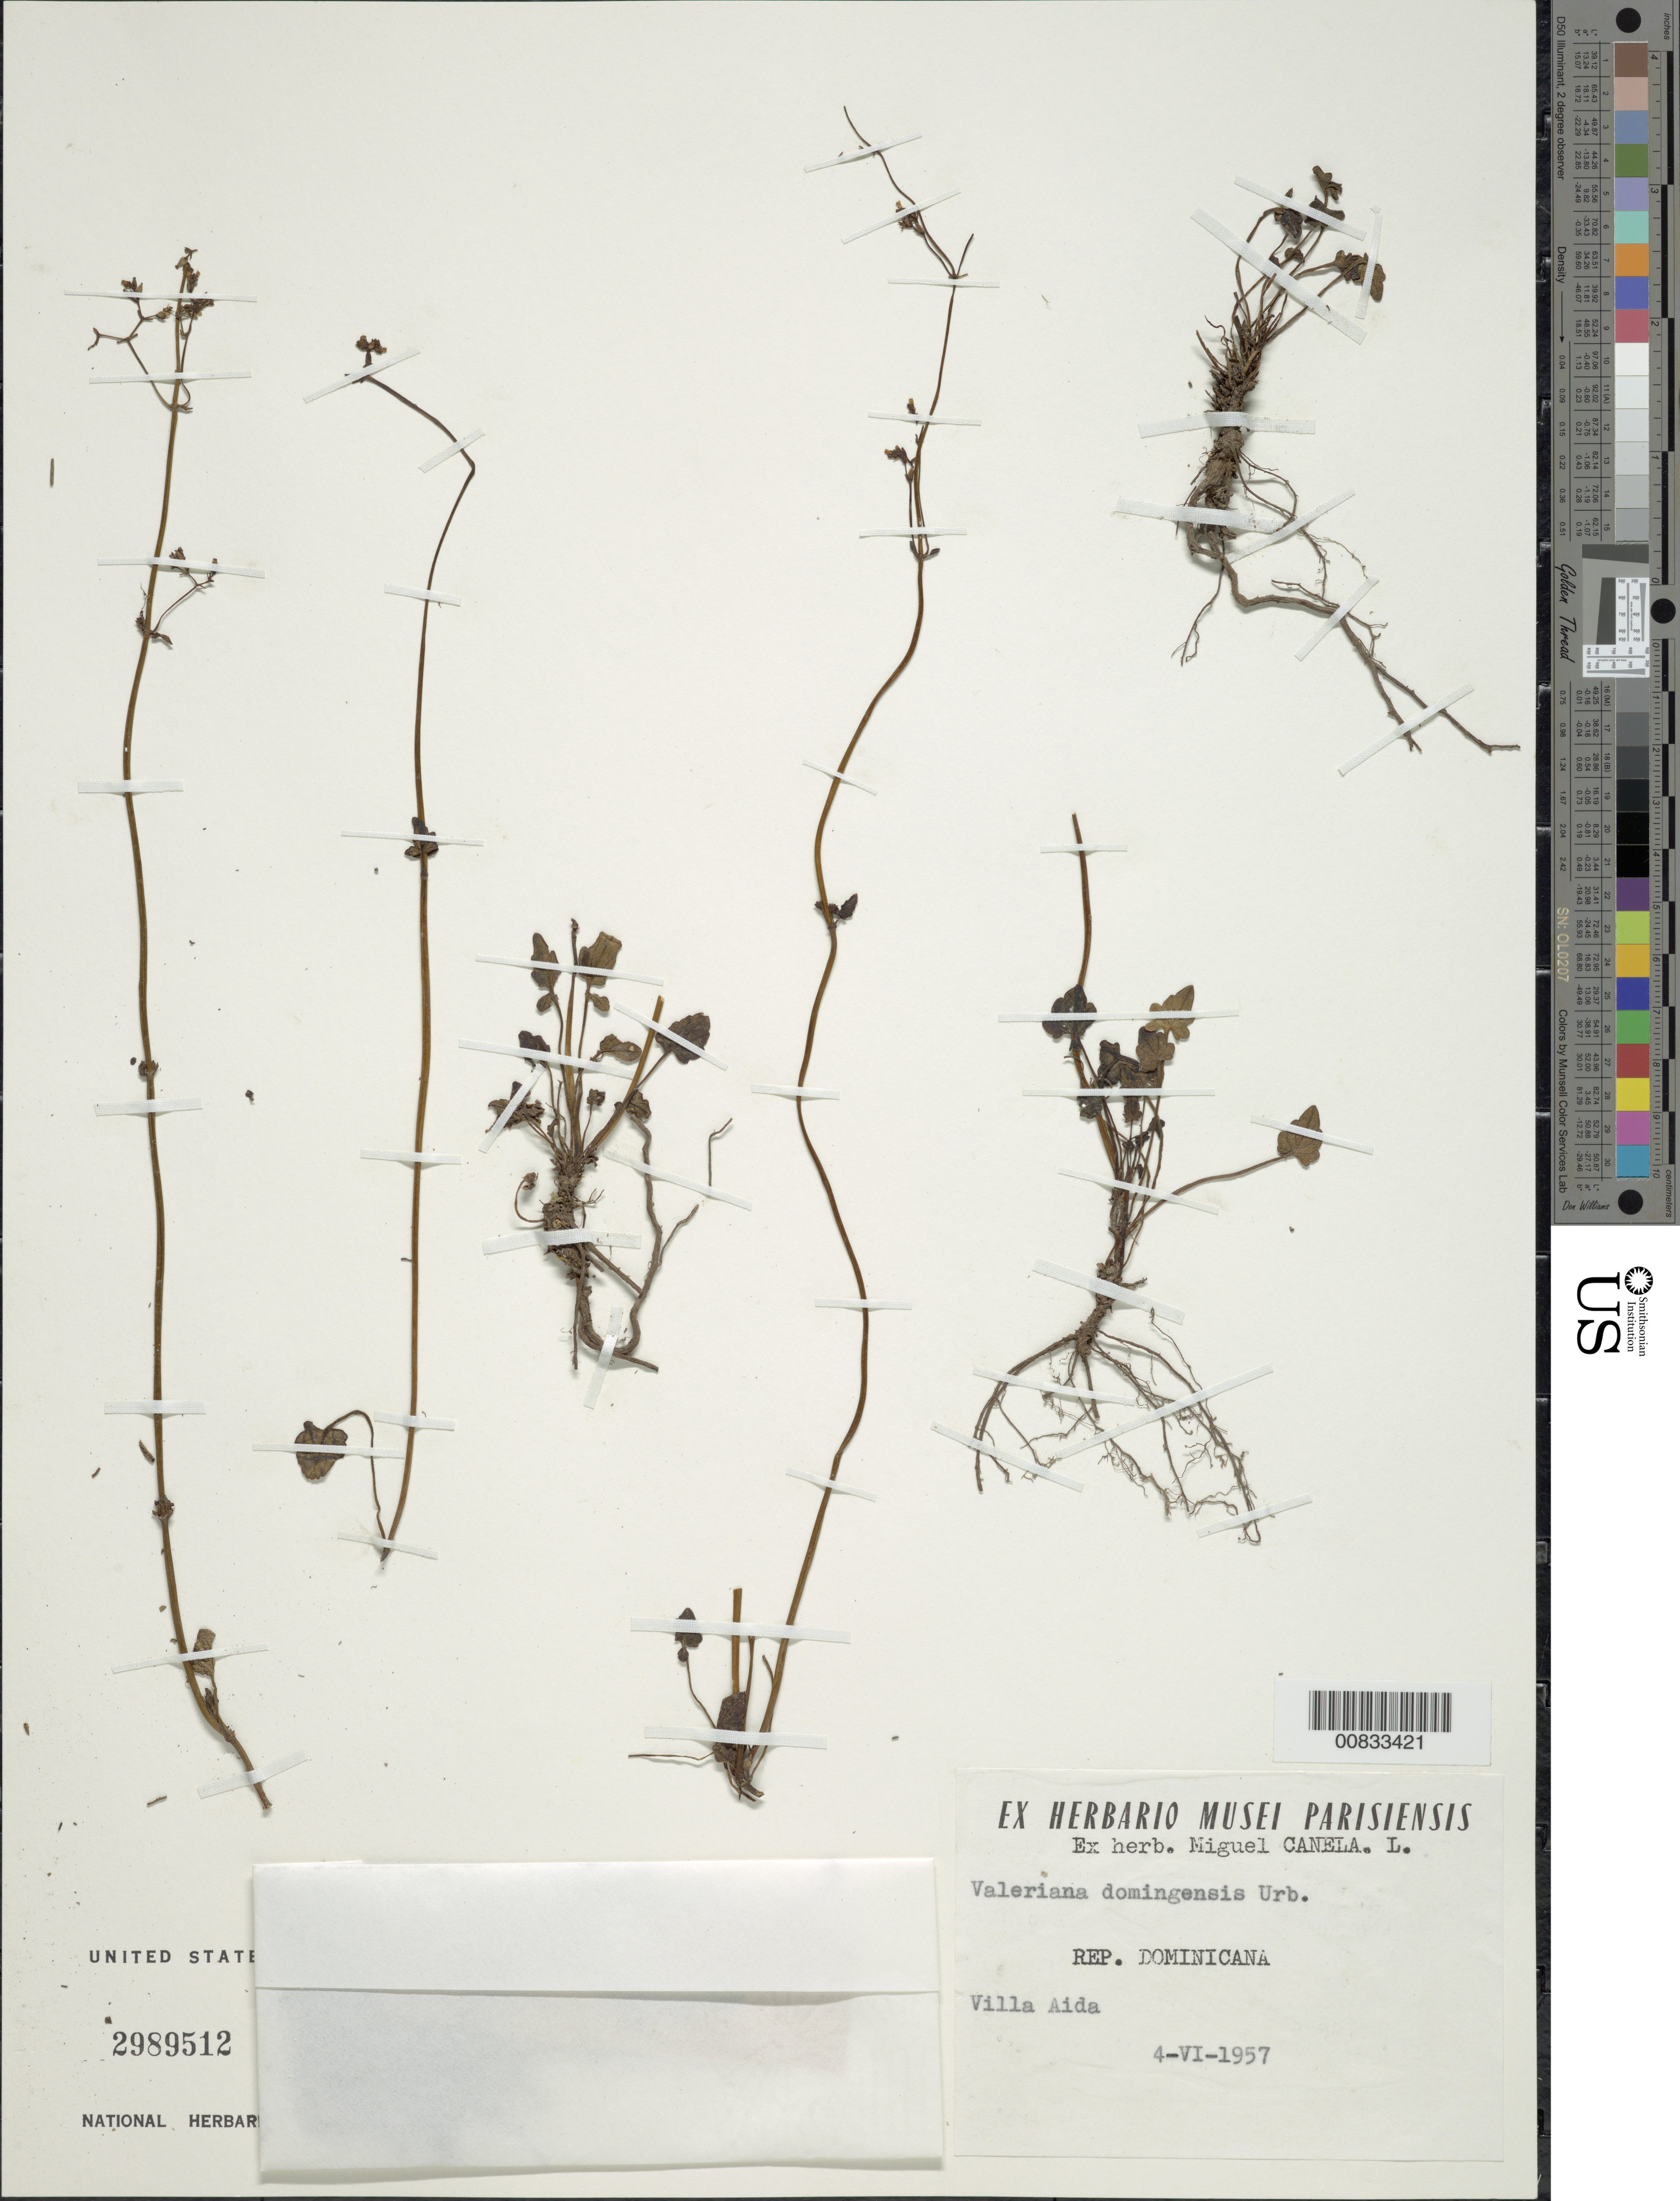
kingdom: Plantae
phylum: Tracheophyta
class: Magnoliopsida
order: Dipsacales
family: Caprifoliaceae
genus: Valeriana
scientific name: Valeriana domingensis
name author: Urb.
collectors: M. Canela Lazaro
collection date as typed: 04 Jun 1957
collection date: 1957-06-04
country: Dominican Republic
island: Hispaniola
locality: Villa Aida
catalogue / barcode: US 2989512